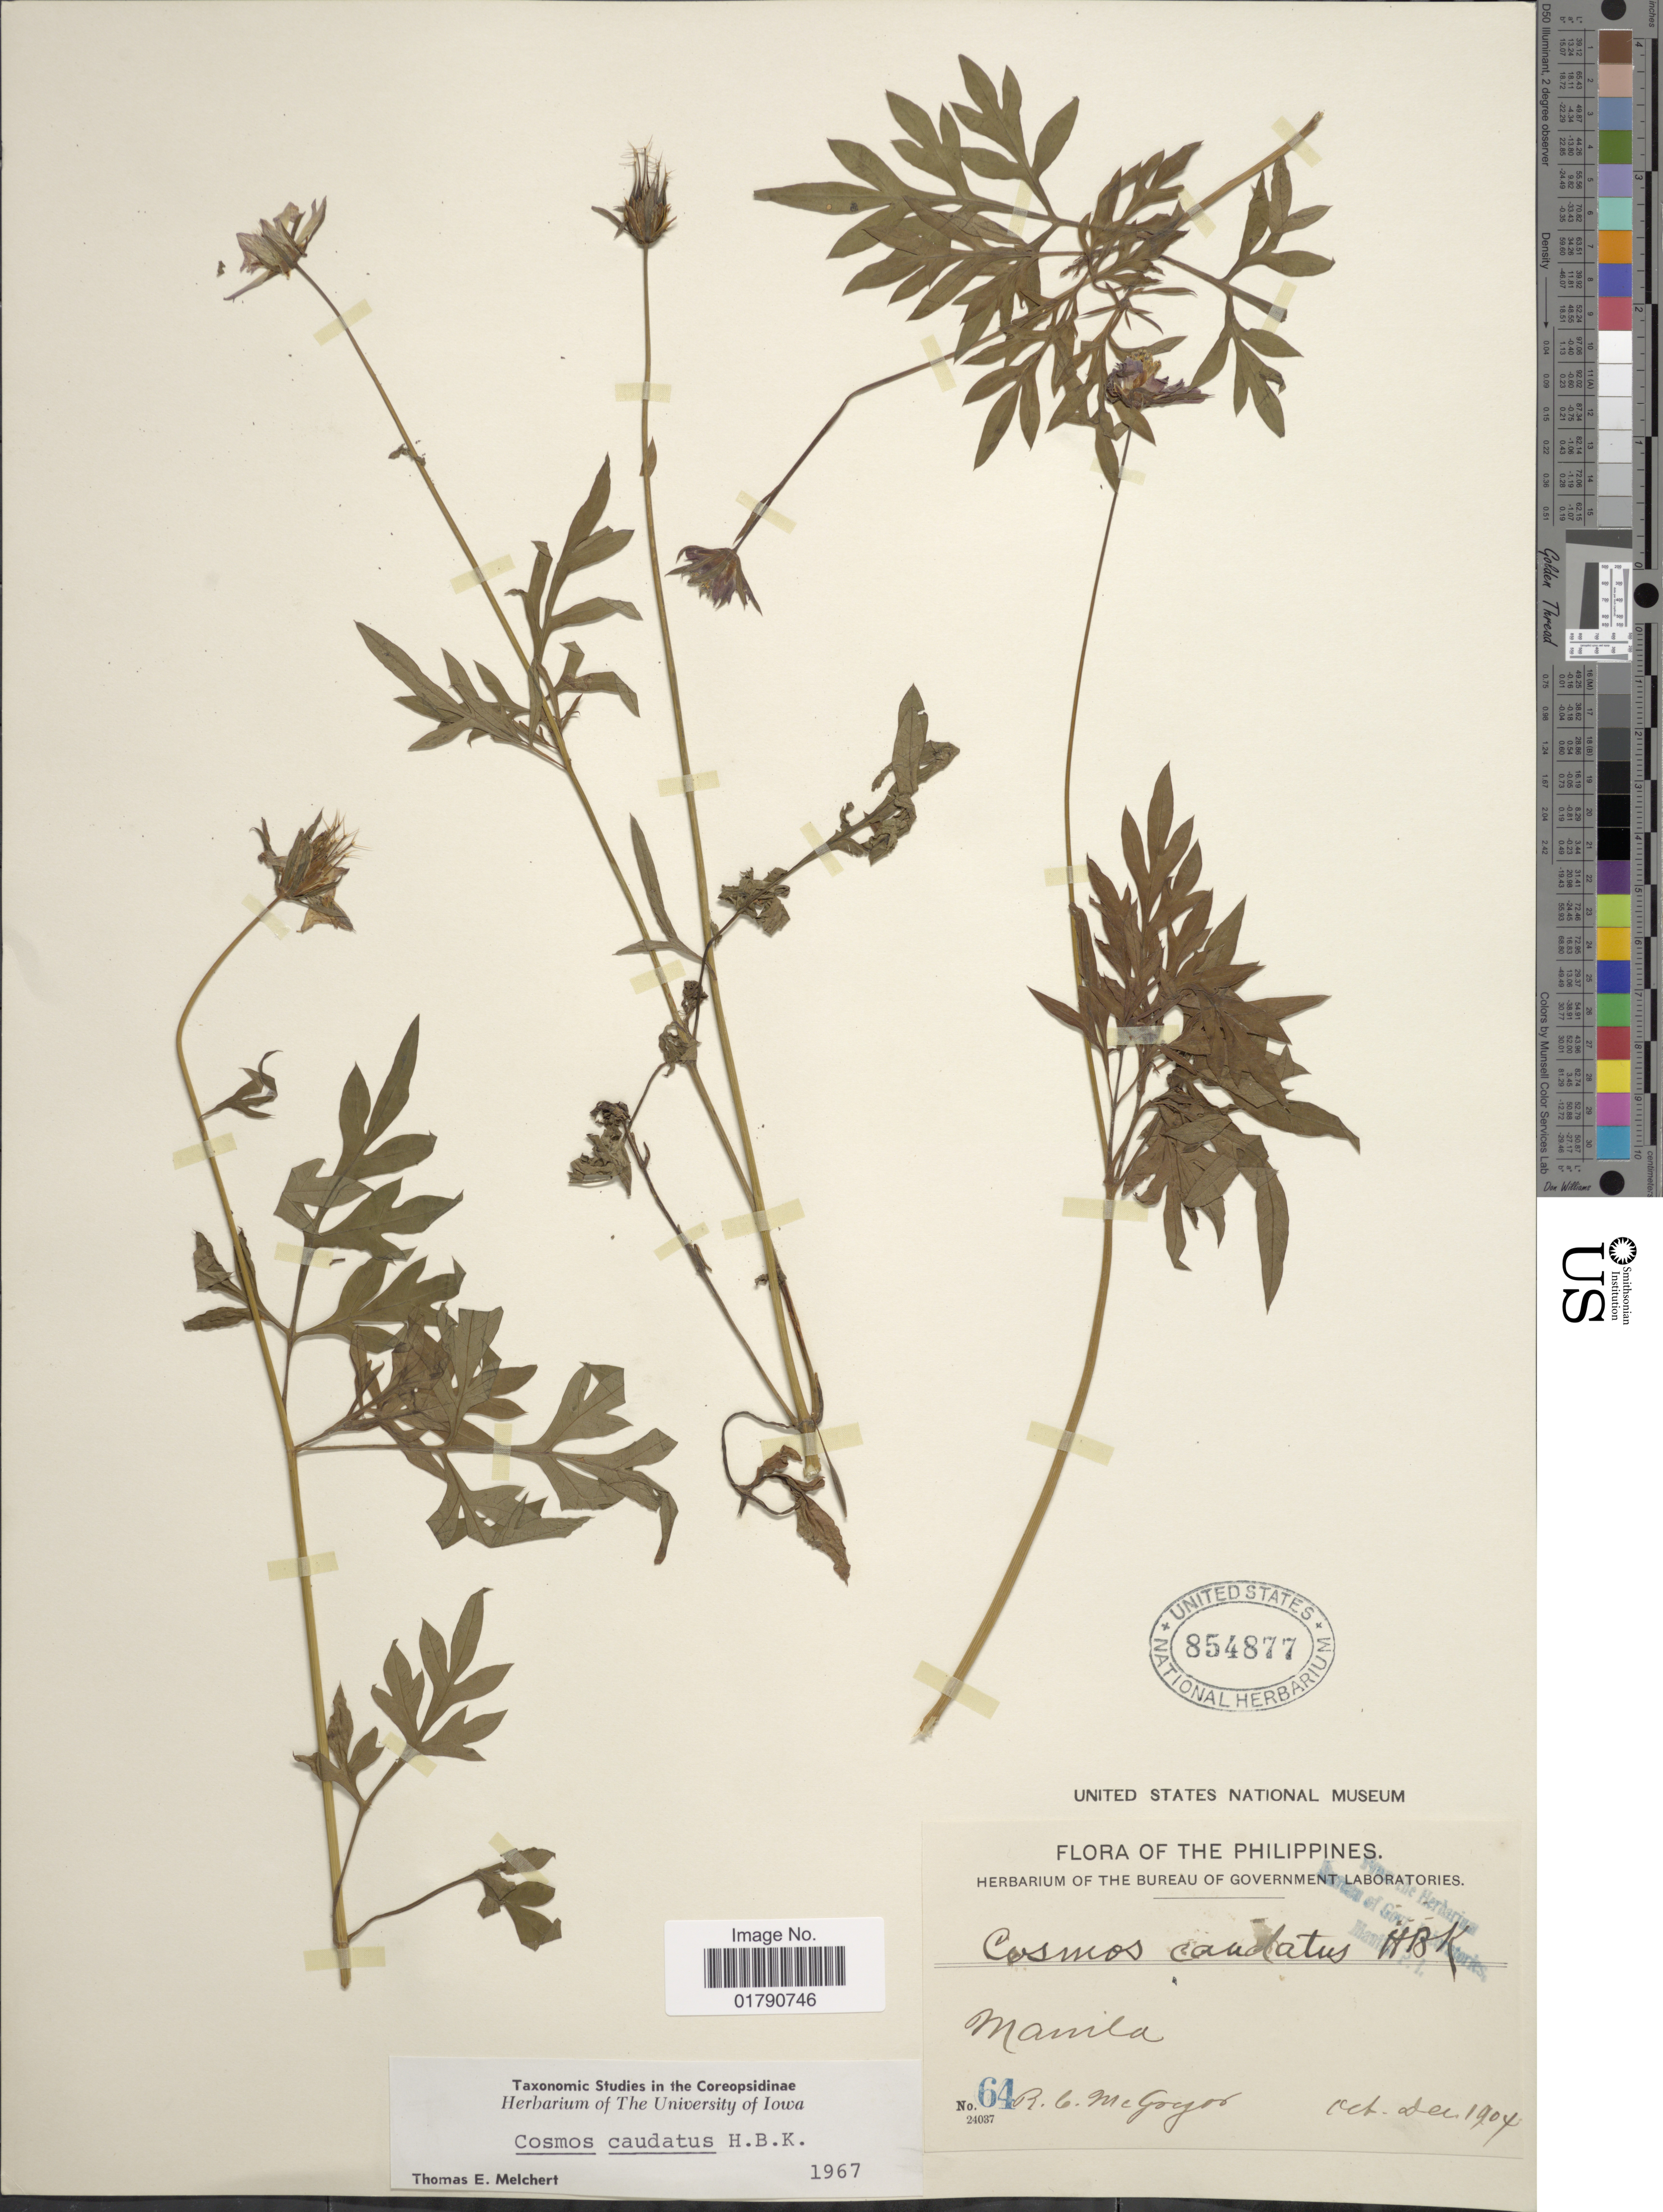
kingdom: Plantae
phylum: Tracheophyta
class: Magnoliopsida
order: Asterales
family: Asteraceae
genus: Cosmos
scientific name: Cosmos caudatus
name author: Kunth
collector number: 64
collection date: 1904-10/1904-12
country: Philippines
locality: Manila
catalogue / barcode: US 854877